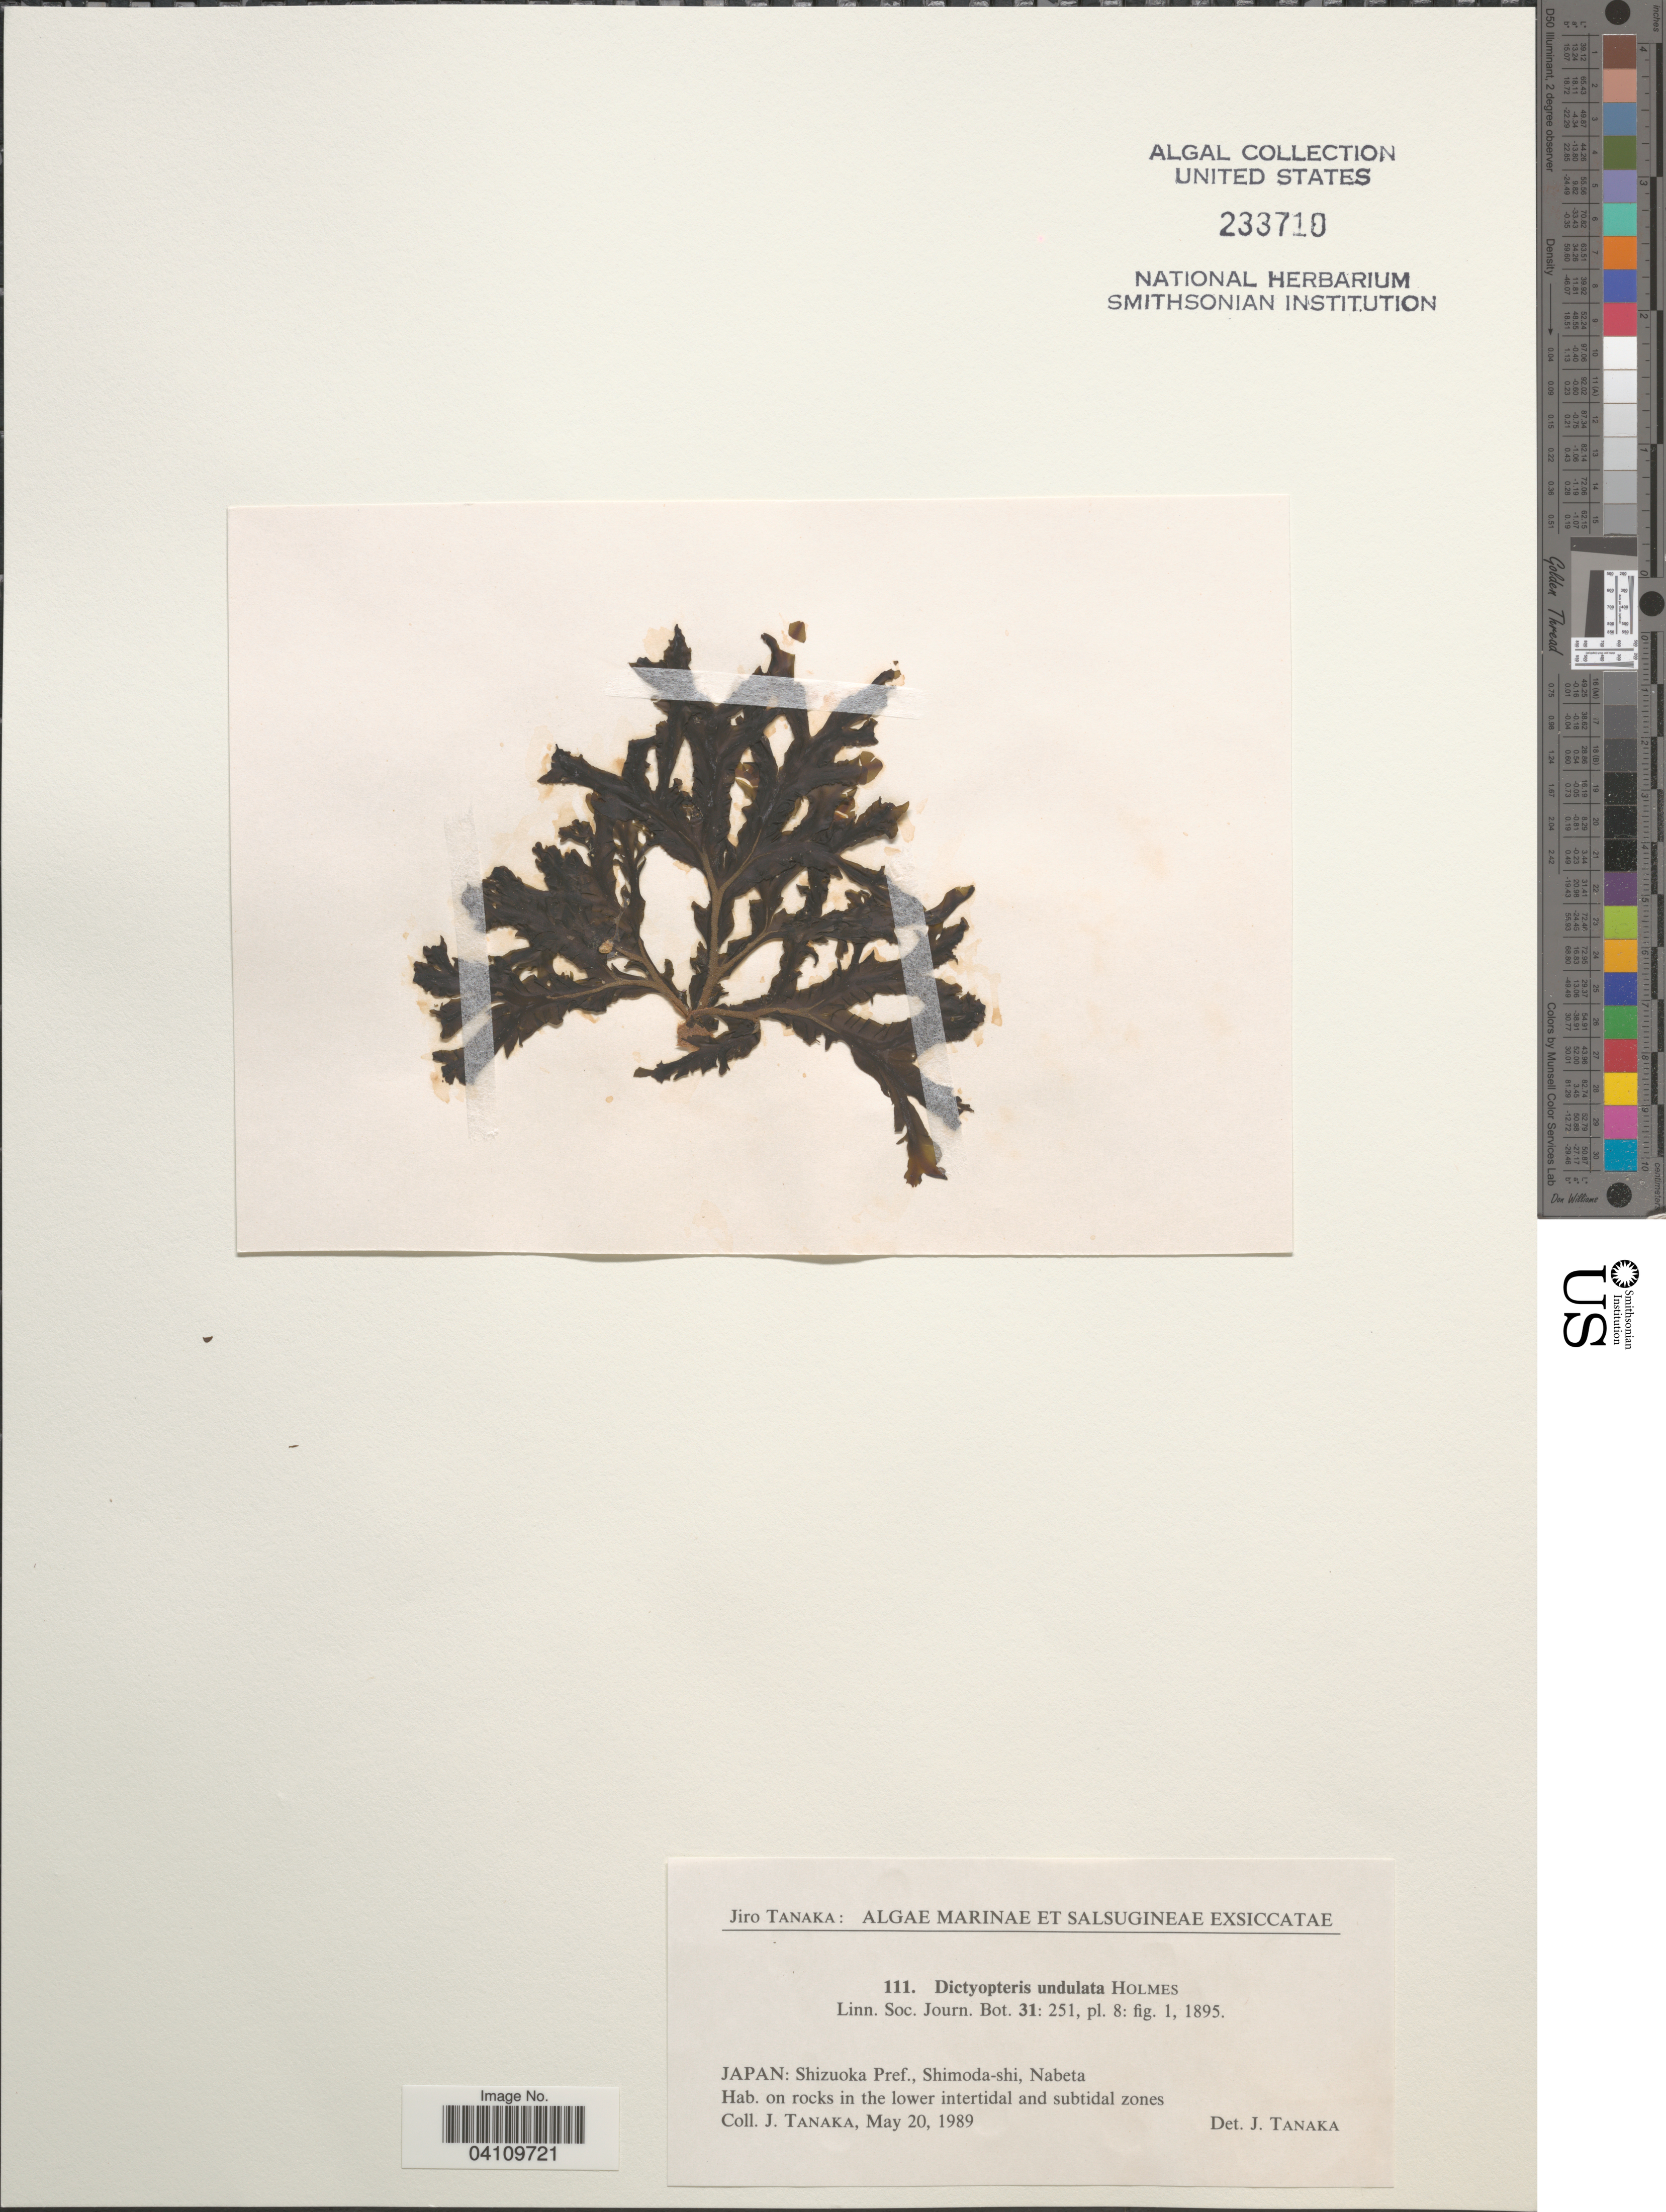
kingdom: Chromista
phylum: Ochrophyta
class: Phaeophyceae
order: Dictyotales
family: Dictyotaceae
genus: Dictyopteris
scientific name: Dictyopteris undulata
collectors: J. Tanaka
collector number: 111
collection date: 1989-05-20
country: Japan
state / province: Sizuoka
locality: Shizuoka Pref., Shimoda-shi, Nabeta. On rocks in the lower intertidal and subtidal zones.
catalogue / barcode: US 233710